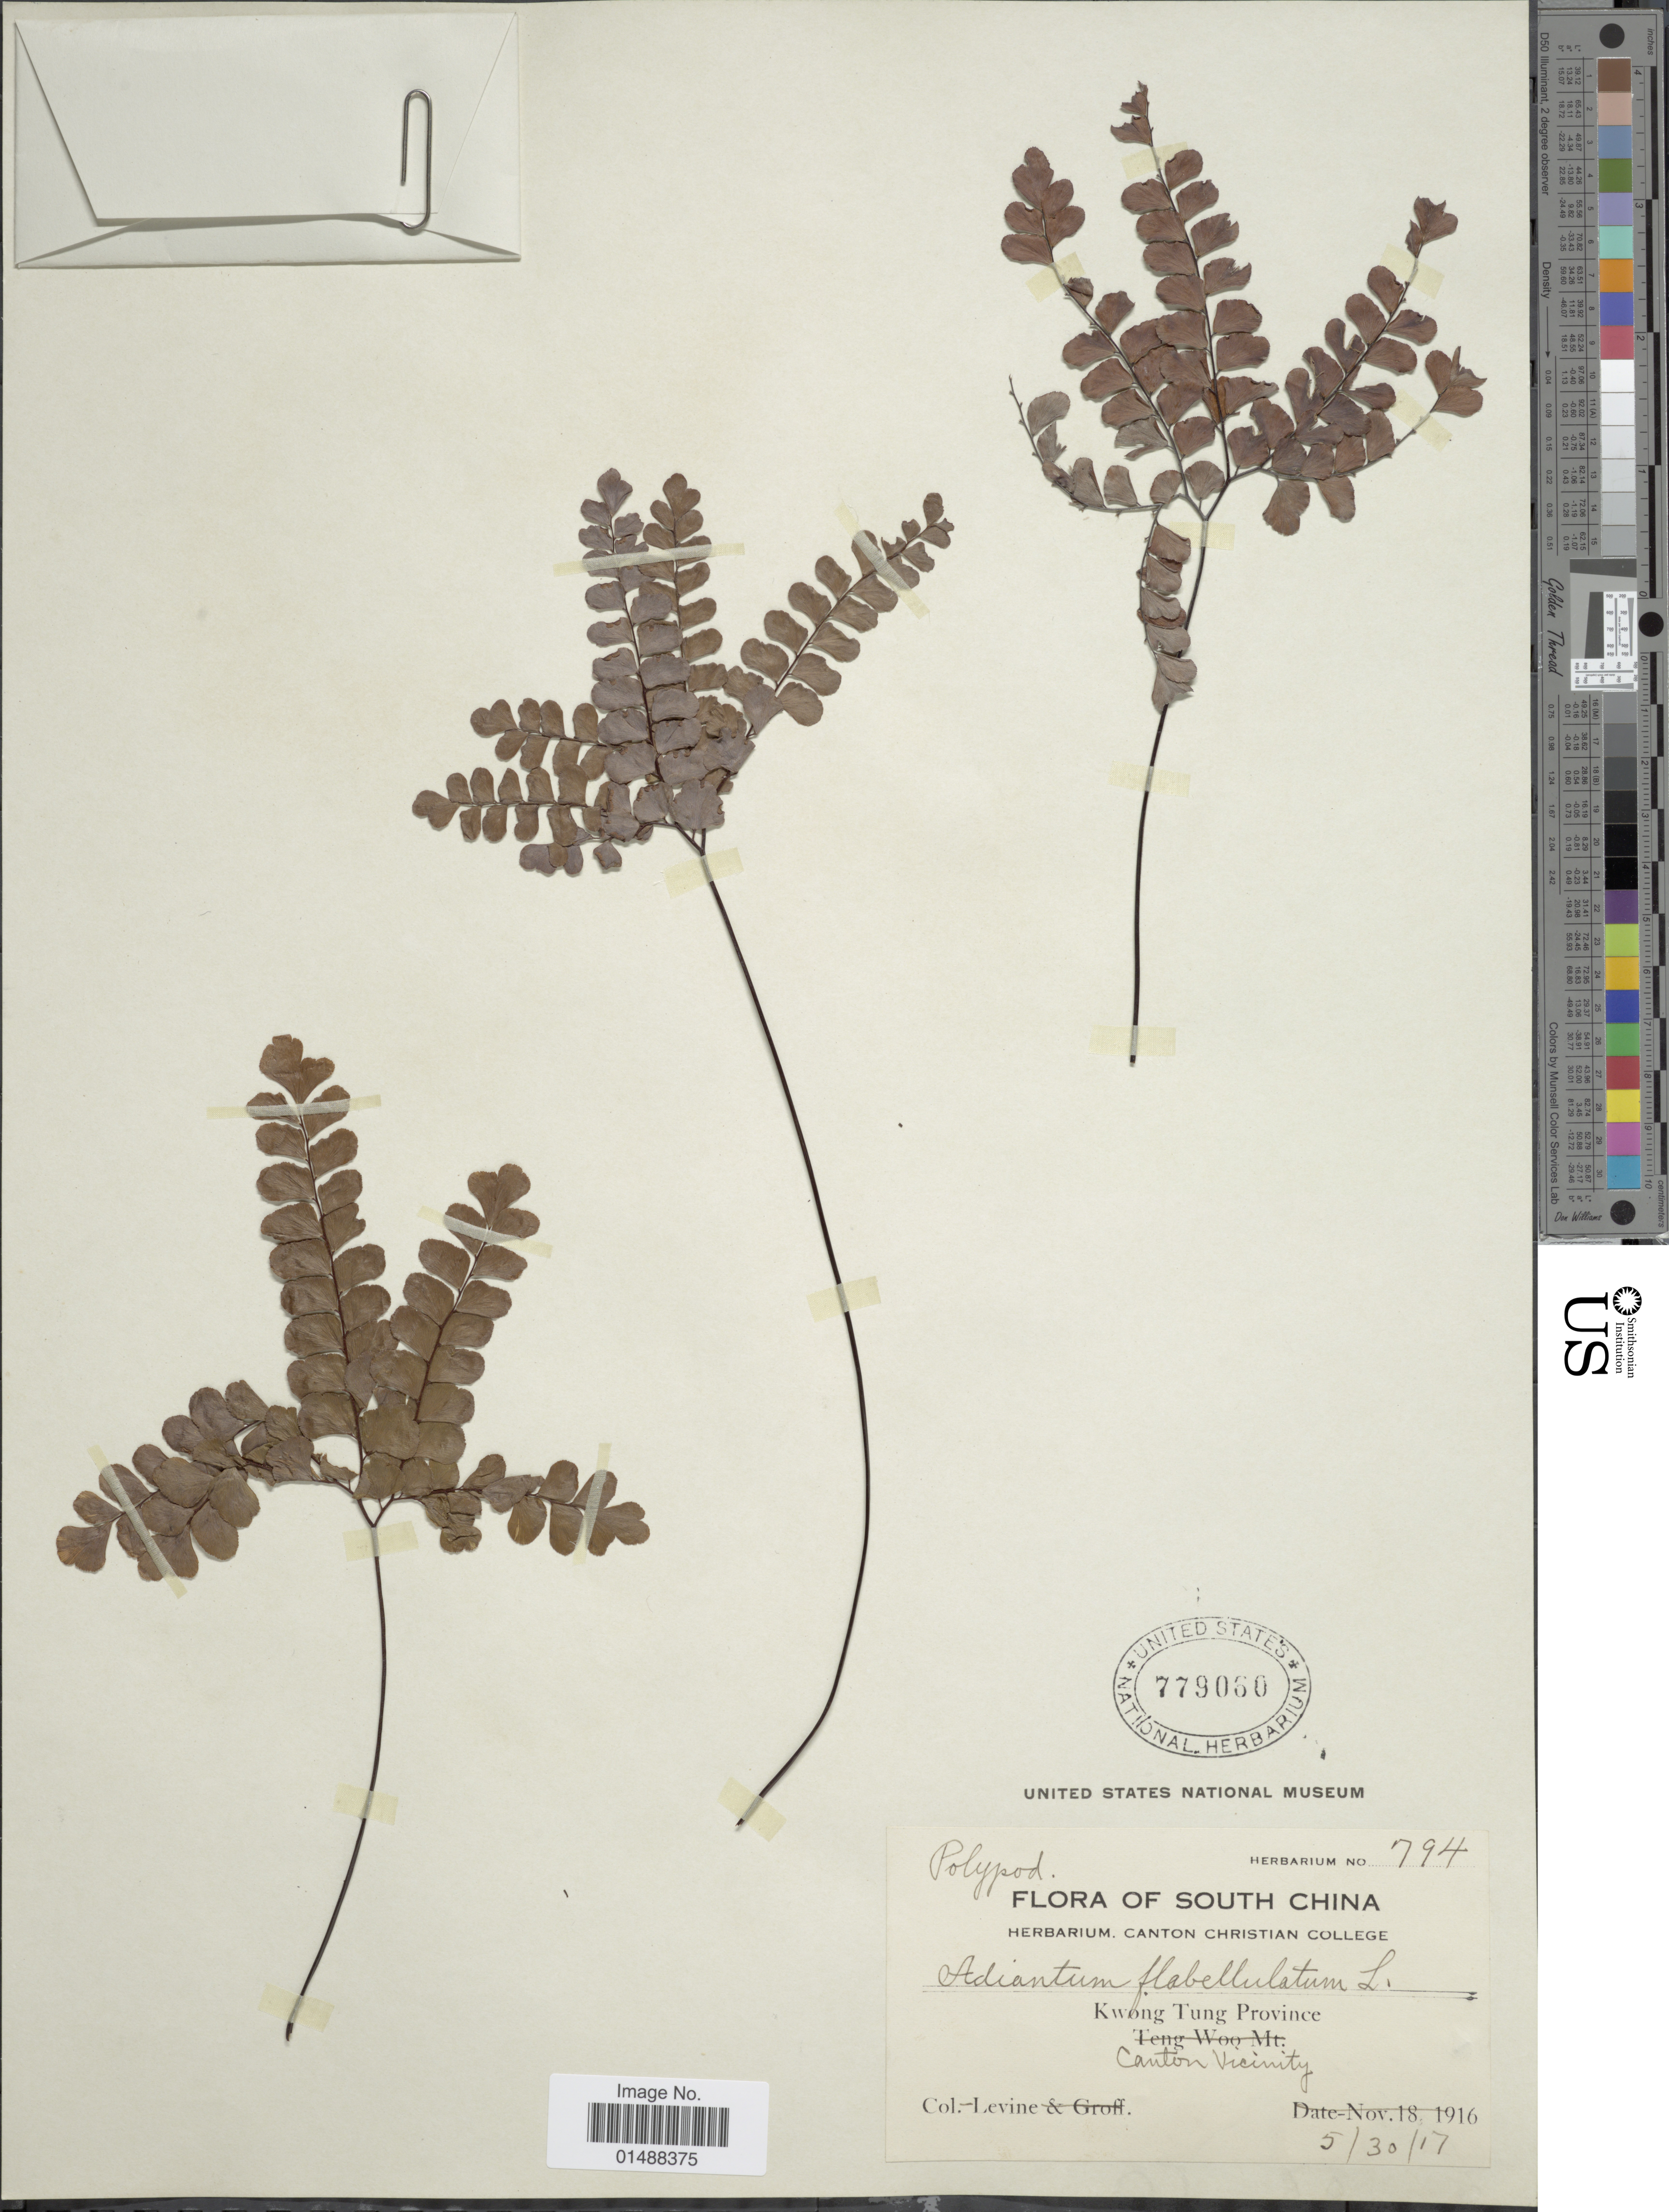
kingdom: Plantae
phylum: Tracheophyta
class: Polypodiopsida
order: Polypodiales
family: Pteridaceae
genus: Adiantum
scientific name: Adiantum flabellulatum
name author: L.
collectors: -. Levine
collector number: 794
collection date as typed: Transcribed d/m/y: 30/5/17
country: China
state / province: Guangdong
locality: South China, Kwong Tung Province, Canton Vicinity.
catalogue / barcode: US 779060